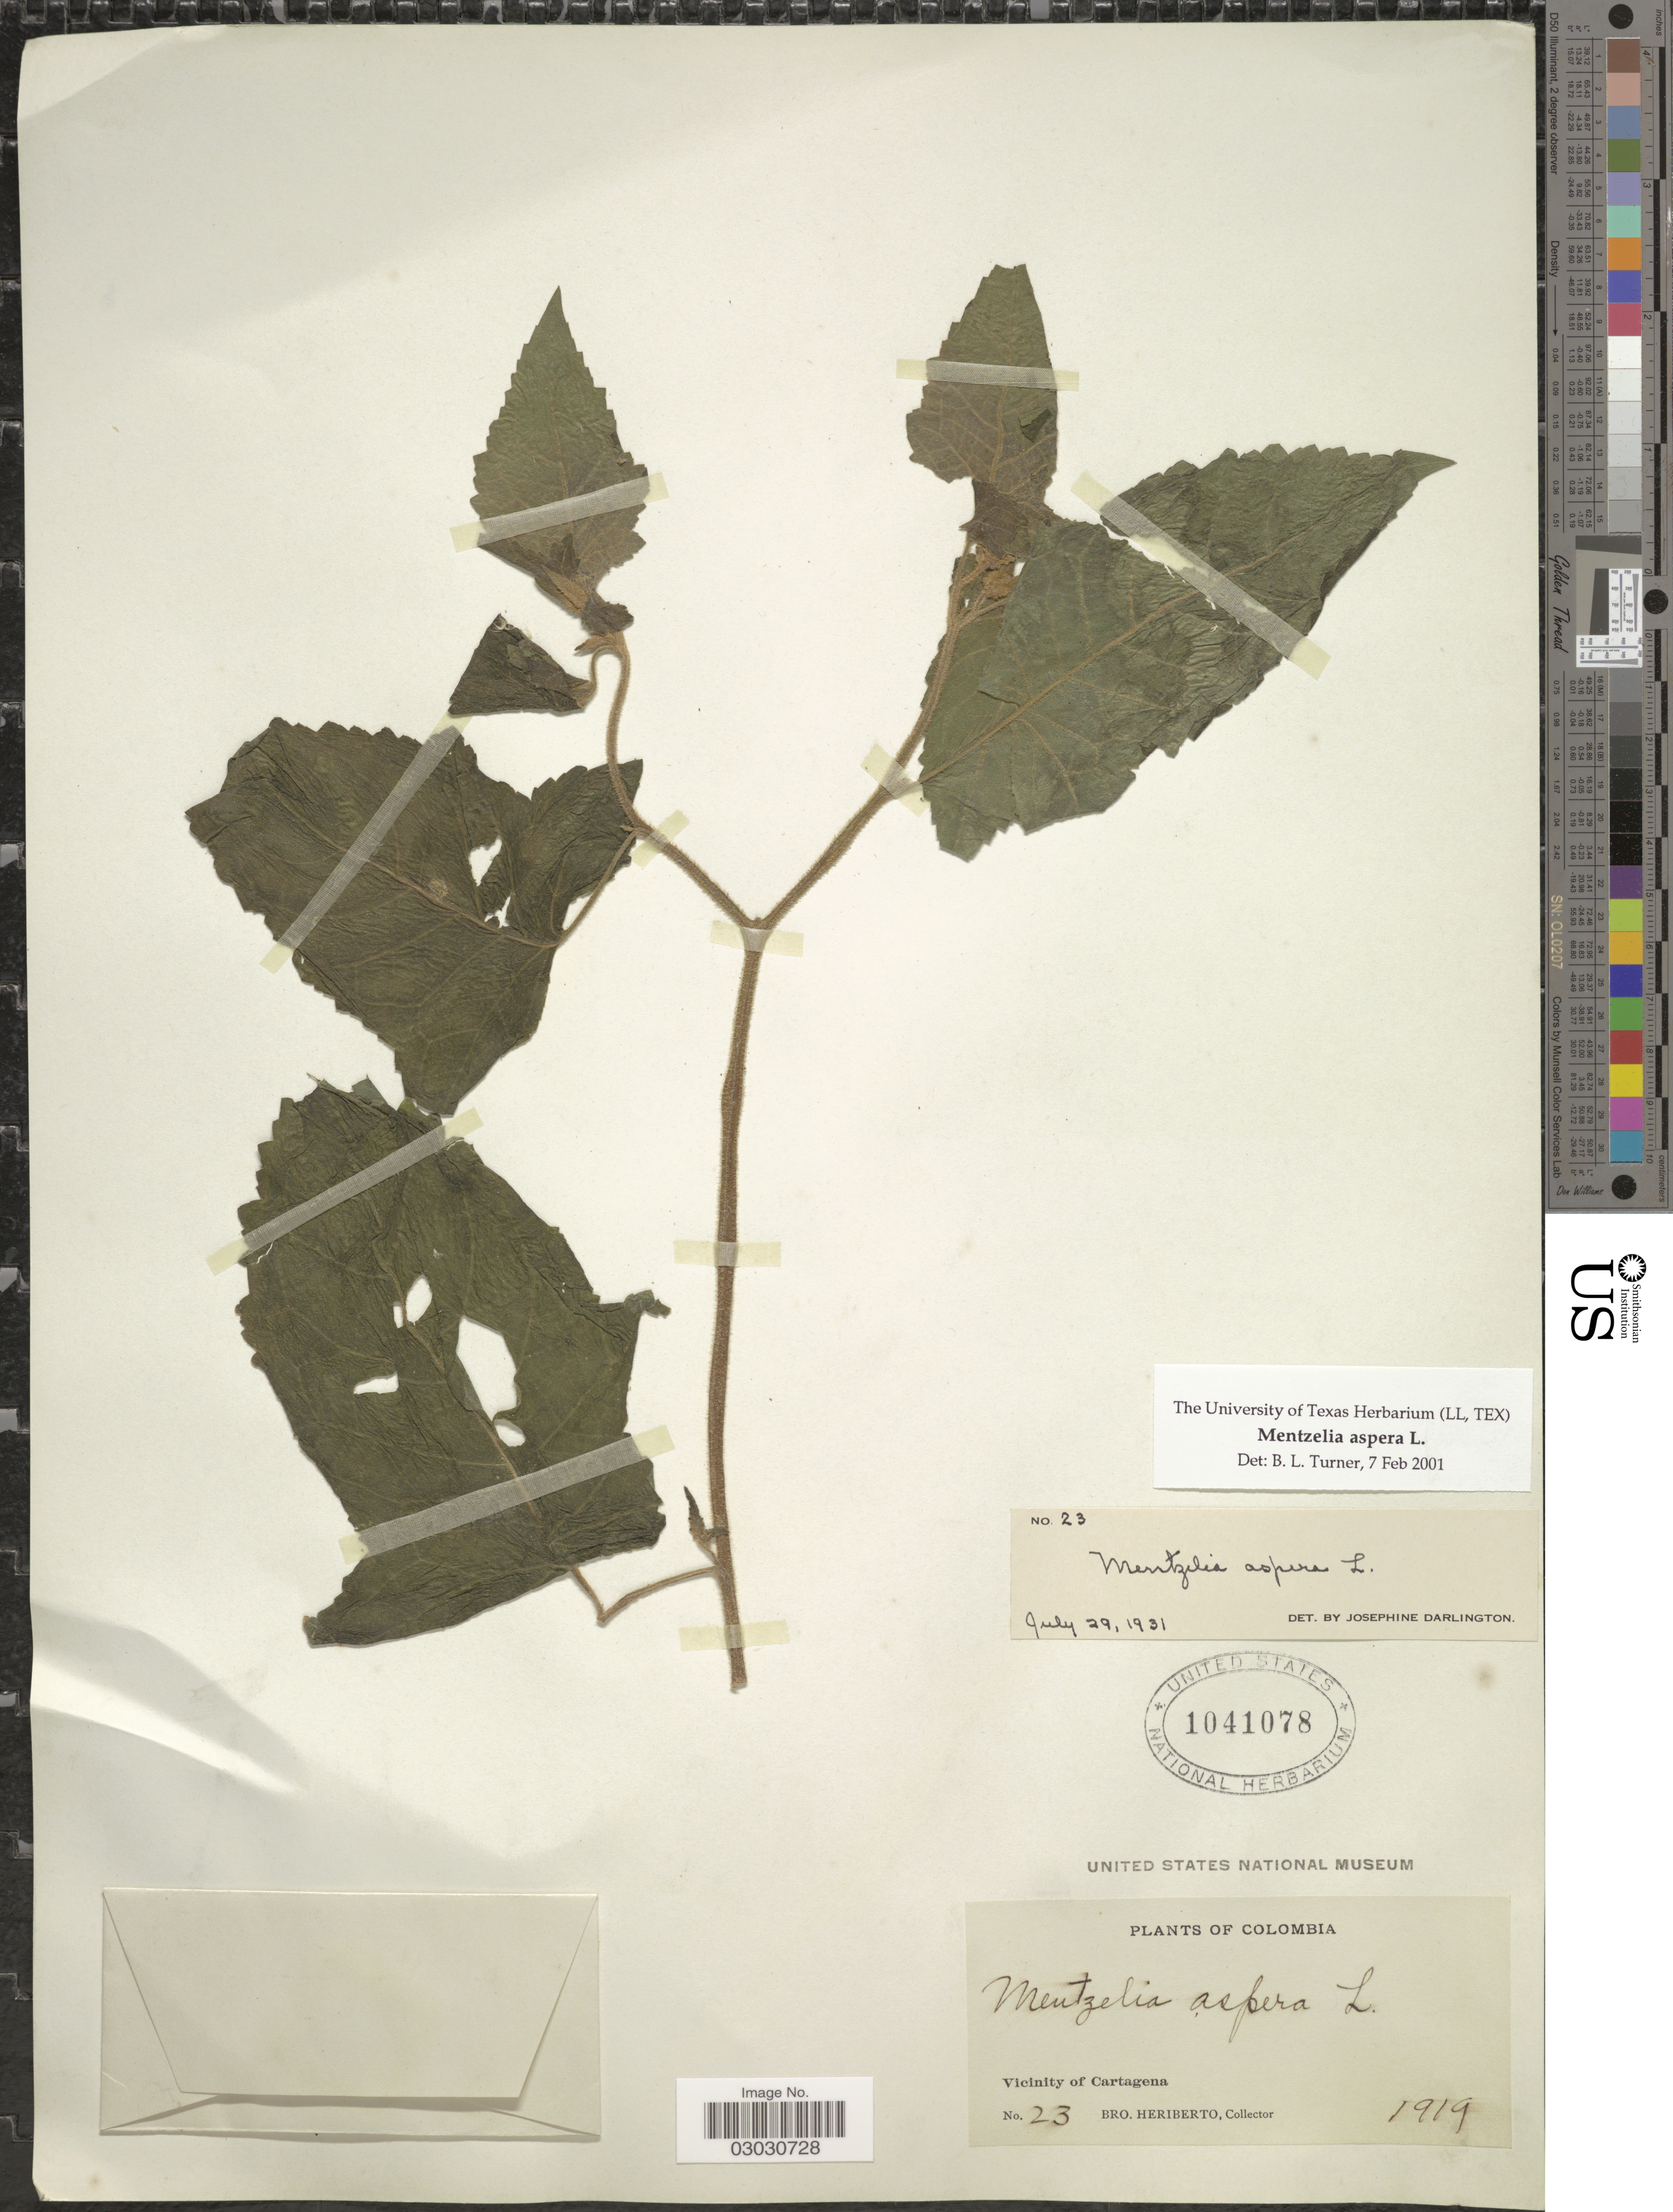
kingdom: Plantae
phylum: Tracheophyta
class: Magnoliopsida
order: Cornales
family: Loasaceae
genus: Mentzelia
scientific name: Mentzelia aspera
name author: L.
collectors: B. Heriberto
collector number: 23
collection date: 1919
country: Colombia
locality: Vicinity of Cartagena.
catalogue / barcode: US 1041078